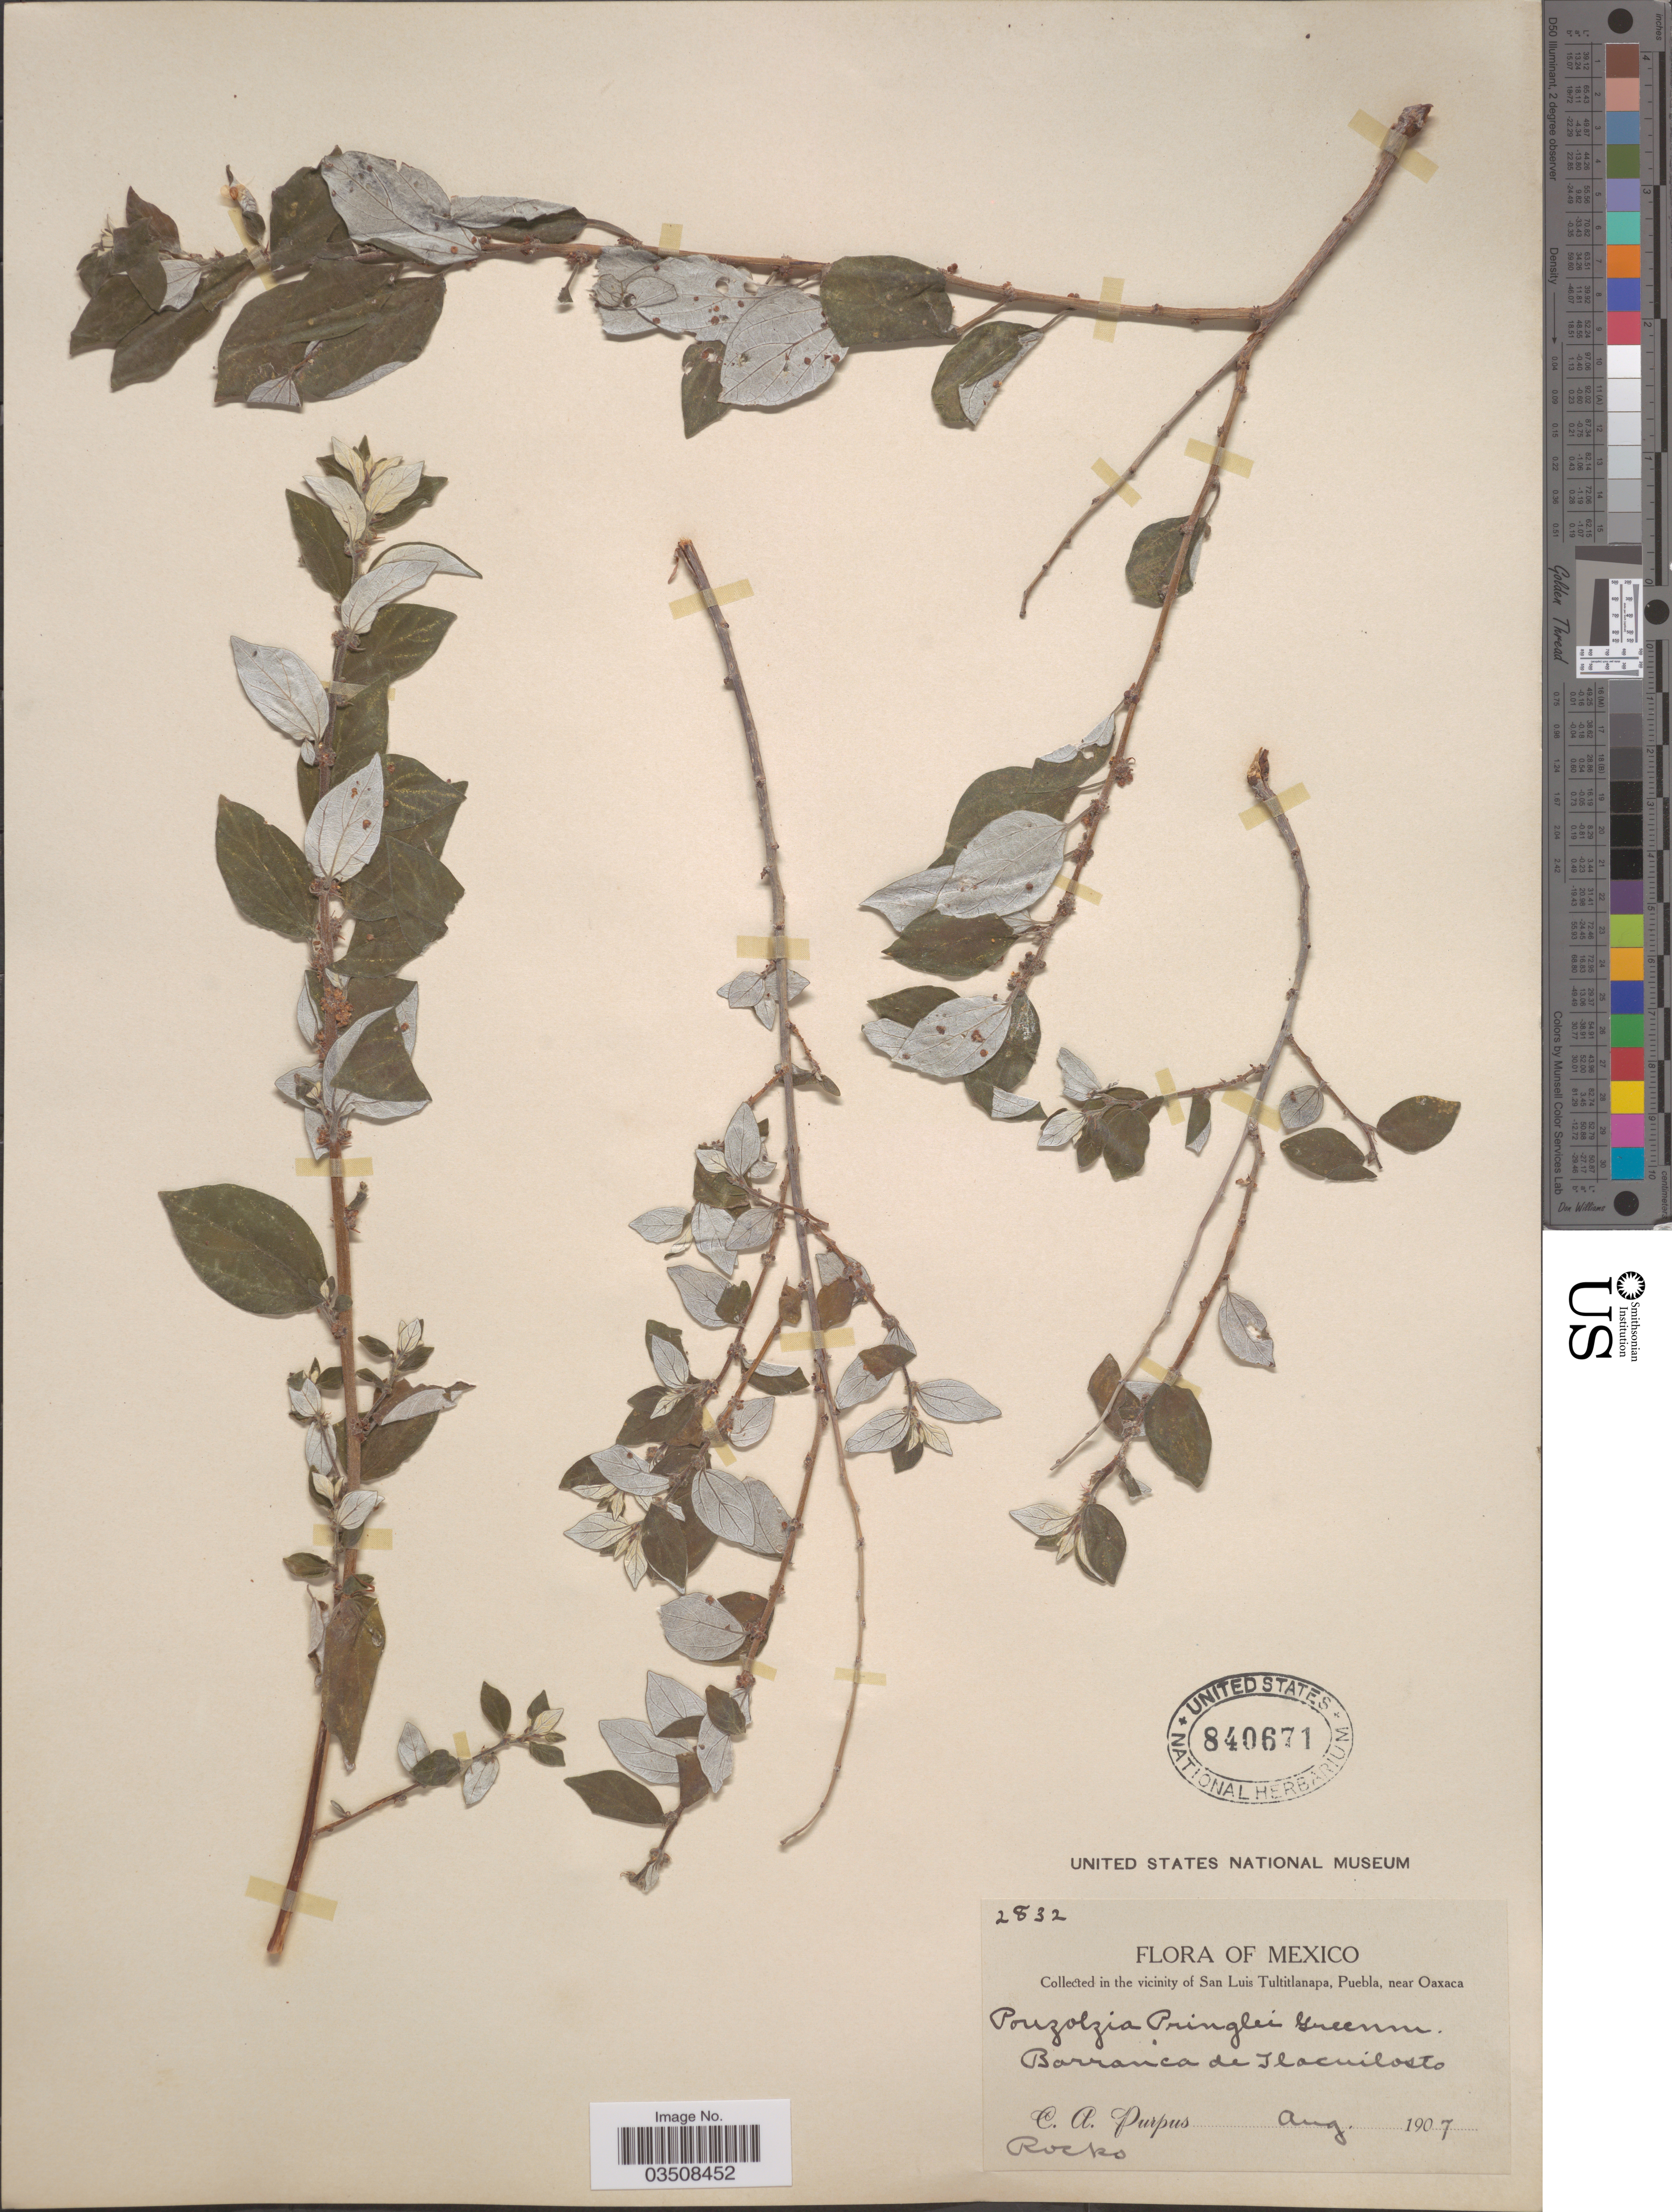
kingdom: Plantae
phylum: Tracheophyta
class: Magnoliopsida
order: Rosales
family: Urticaceae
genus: Pouzolzia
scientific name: Pouzolzia pringlei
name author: Greenm.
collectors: C. A. Purpus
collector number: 2832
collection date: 1907-08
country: Mexico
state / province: Puebla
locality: Vicinity of San Luis Tultitlanapa, Puebla, near Oaxaca. Barranca de Ilacuilosto.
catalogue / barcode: US 840671